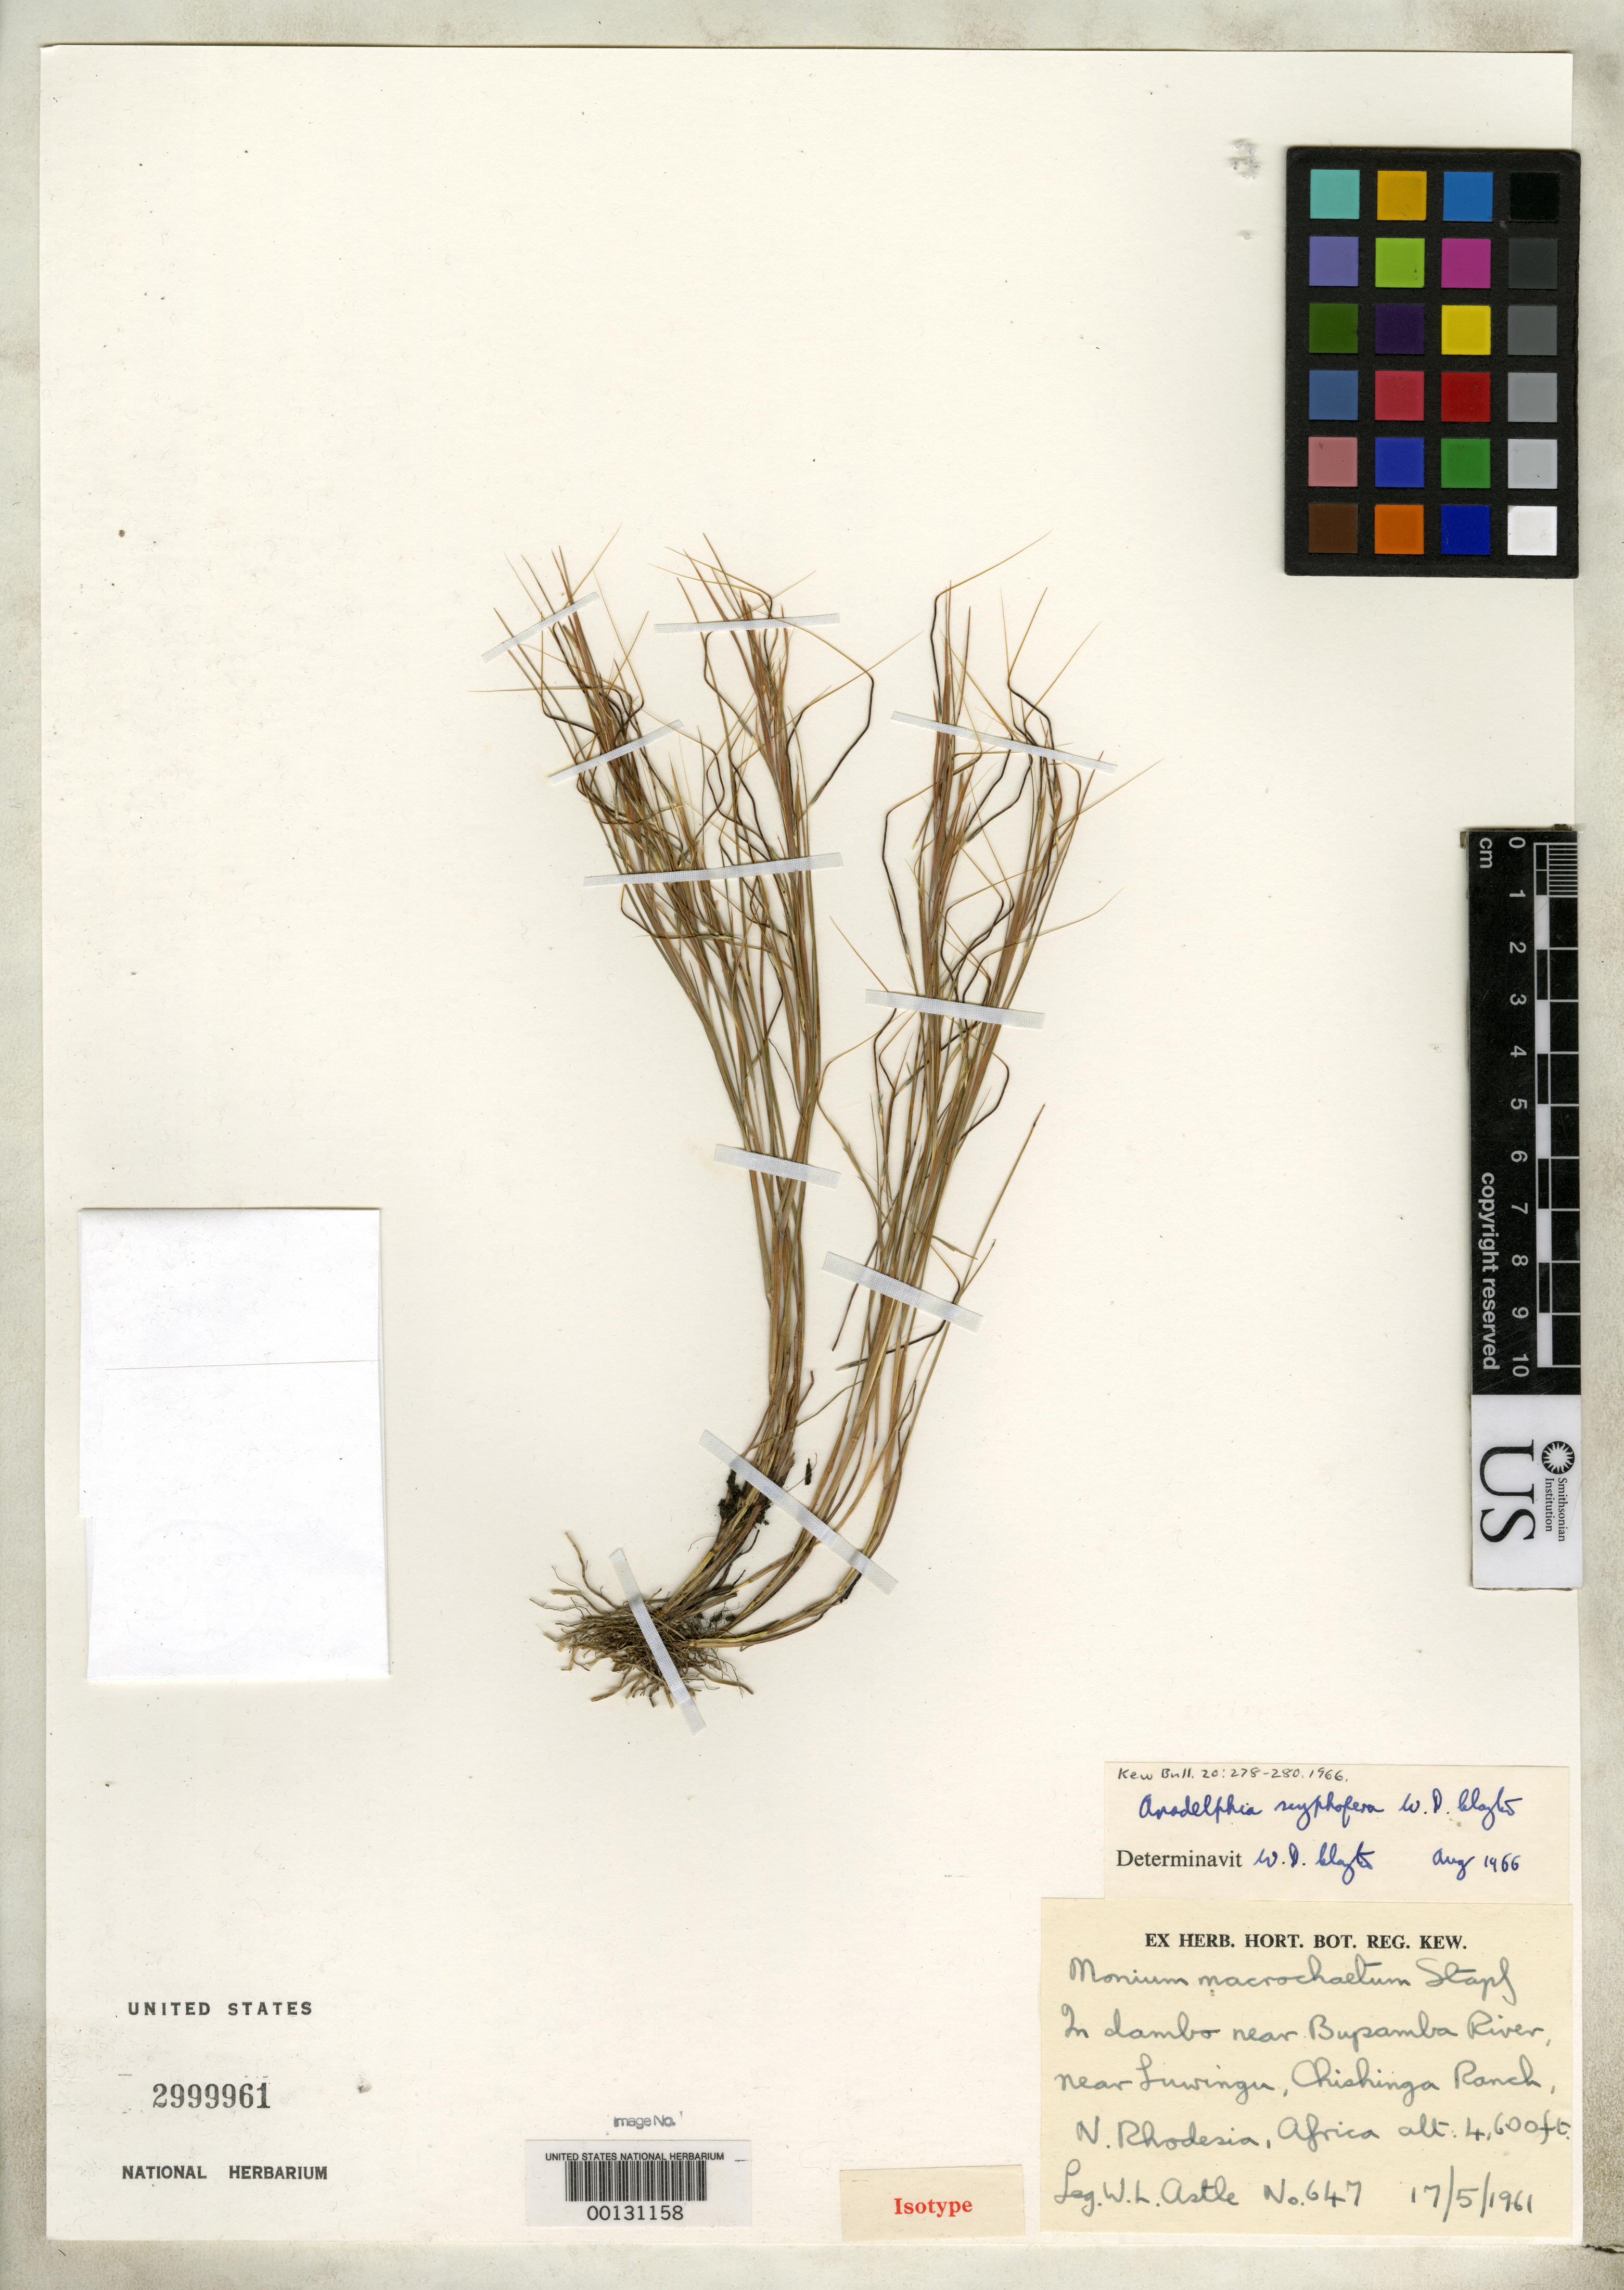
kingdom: Plantae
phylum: Tracheophyta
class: Liliopsida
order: Poales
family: Poaceae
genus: Anadelphia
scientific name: Anadelphia scyphofera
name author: Clayton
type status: Isosyntype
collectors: W. Castle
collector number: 647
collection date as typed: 17 May 1961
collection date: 1961-05-17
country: Zambia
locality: Near Bupamba River, near Luwingu, Chishinga Ranch; alt. 4600 ft.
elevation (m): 1402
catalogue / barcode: US 2999961